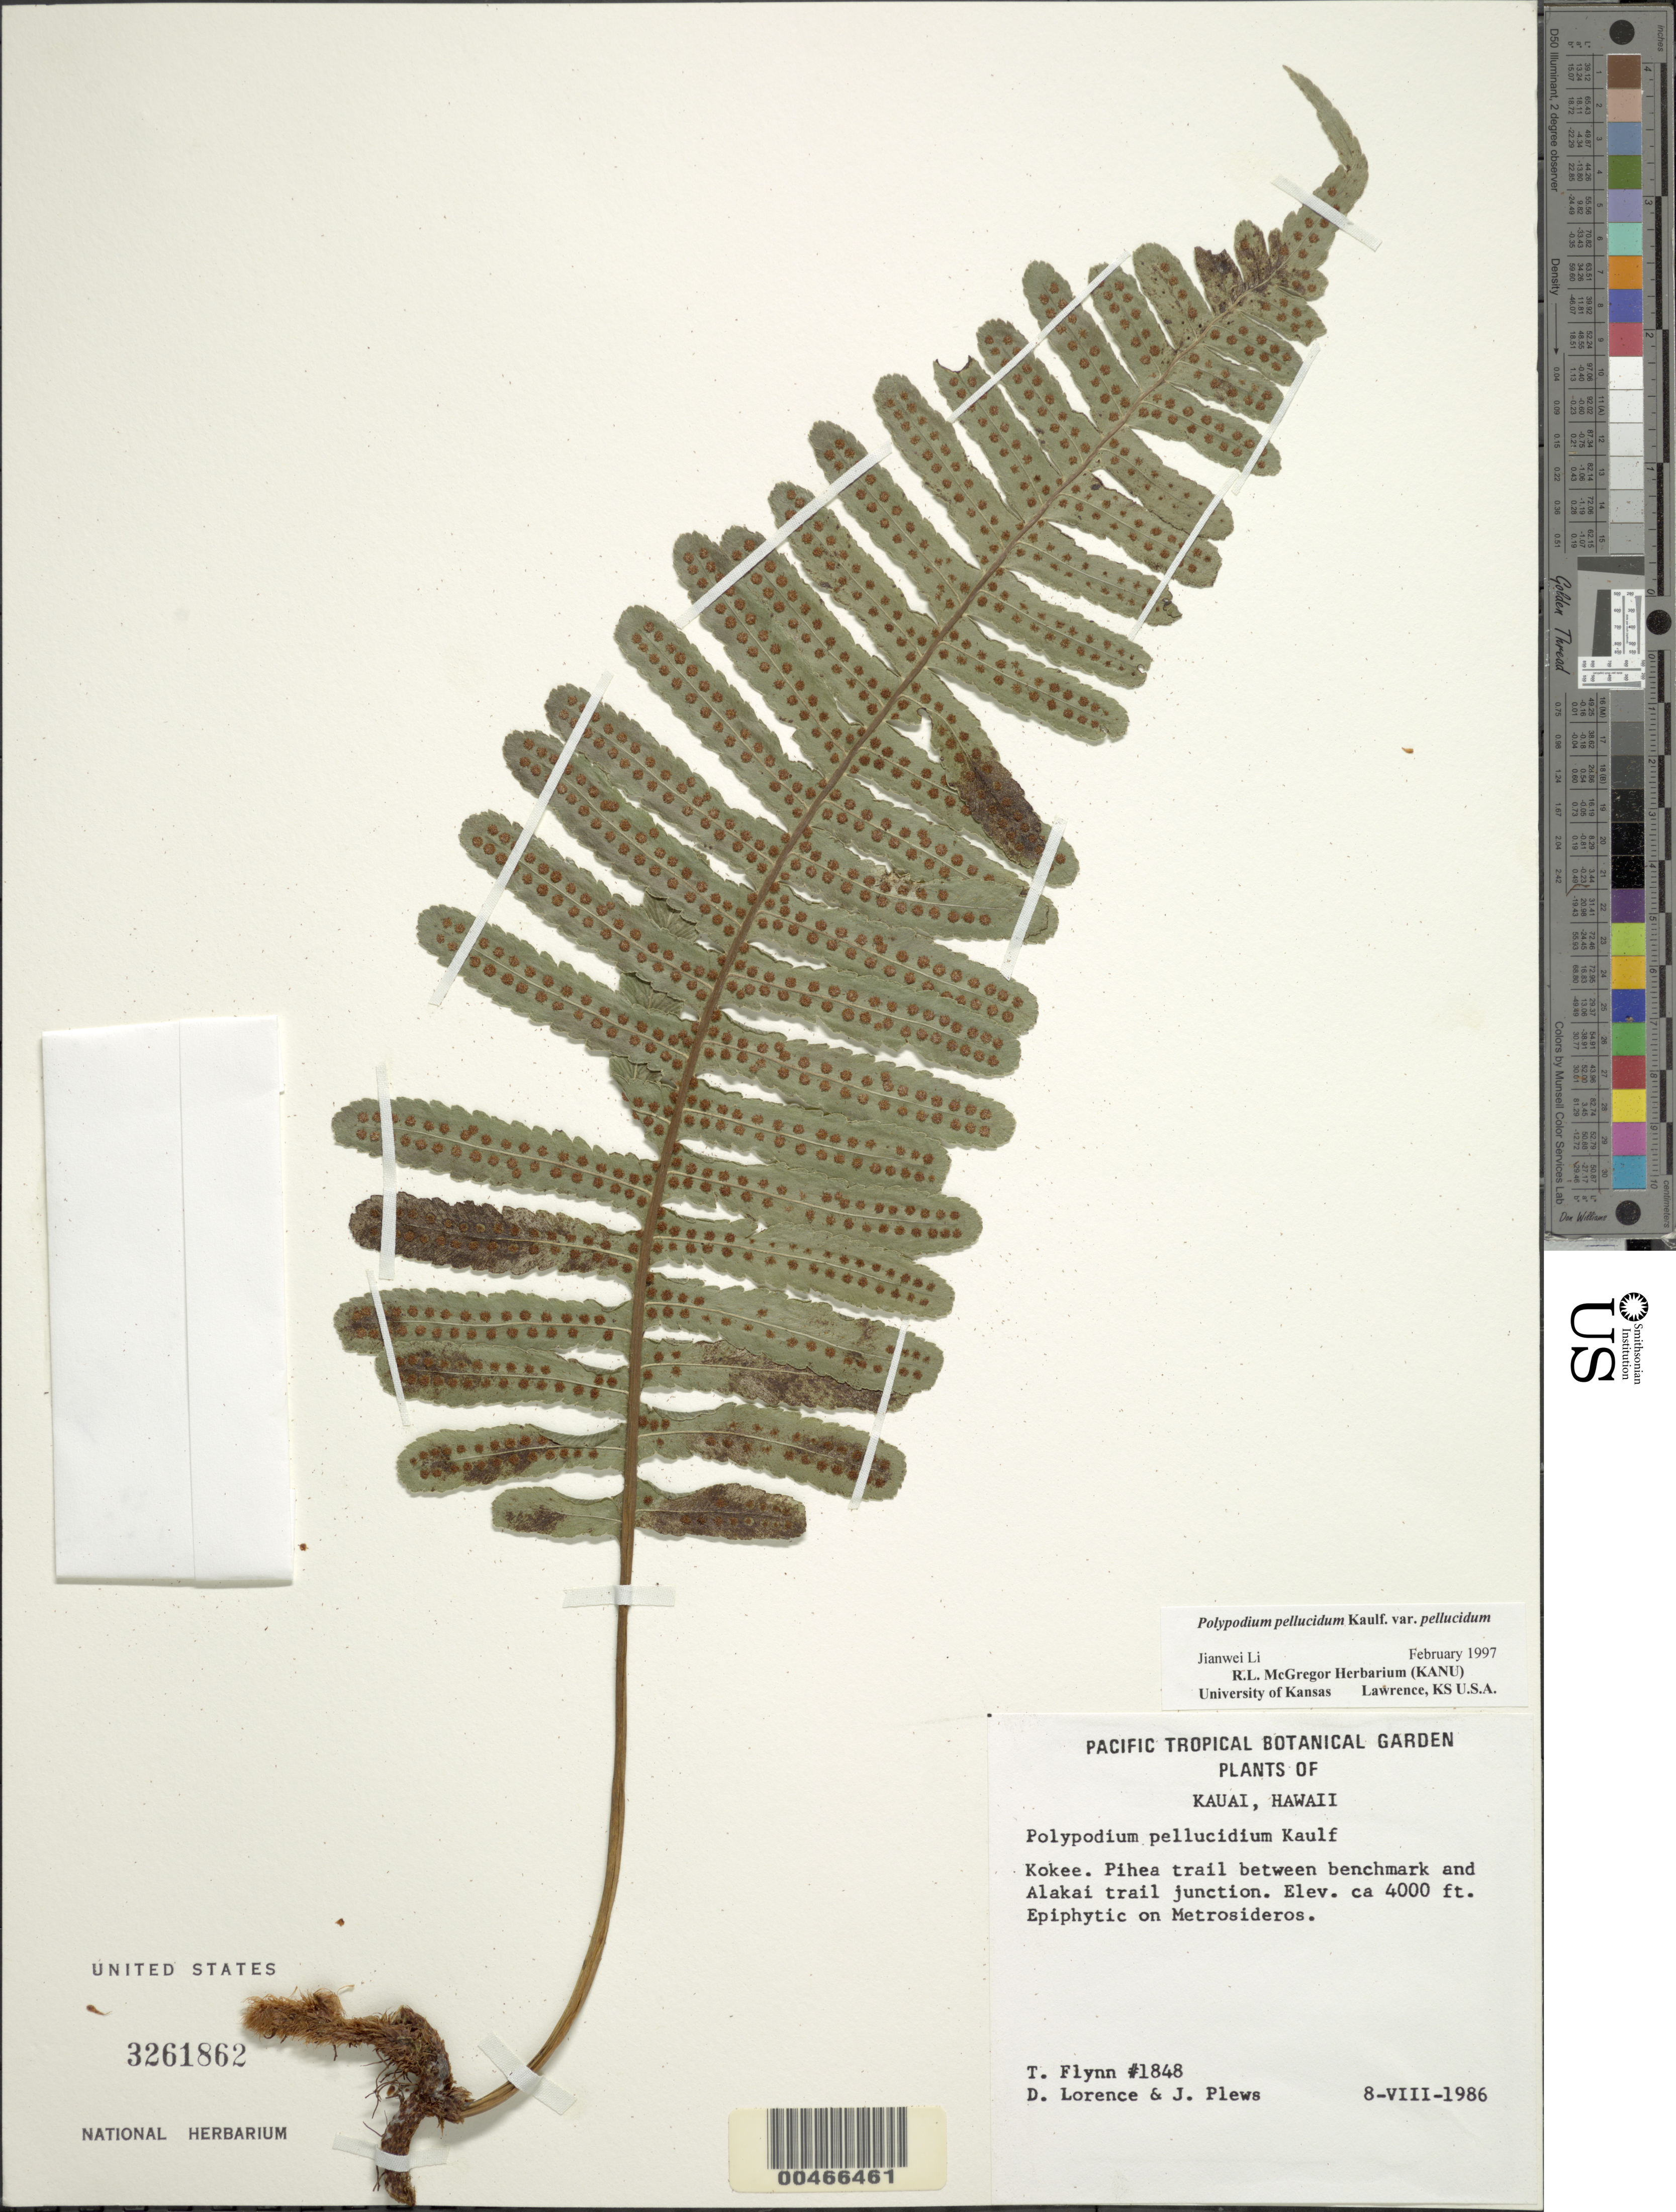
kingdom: Plantae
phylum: Tracheophyta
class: Polypodiopsida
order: Polypodiales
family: Polypodiaceae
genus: Polypodium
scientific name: Polypodium pellucidum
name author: Kaulf.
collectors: T. W. Flynn, D. Lorence & J. Plews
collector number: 1848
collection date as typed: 8 Aug 1986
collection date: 1986-08-08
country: United States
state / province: Hawaii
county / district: Kauai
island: Kaua'i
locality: Kokee. Pihea trail between benchmark and Alakai trail junction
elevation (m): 1219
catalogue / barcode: US 3261862